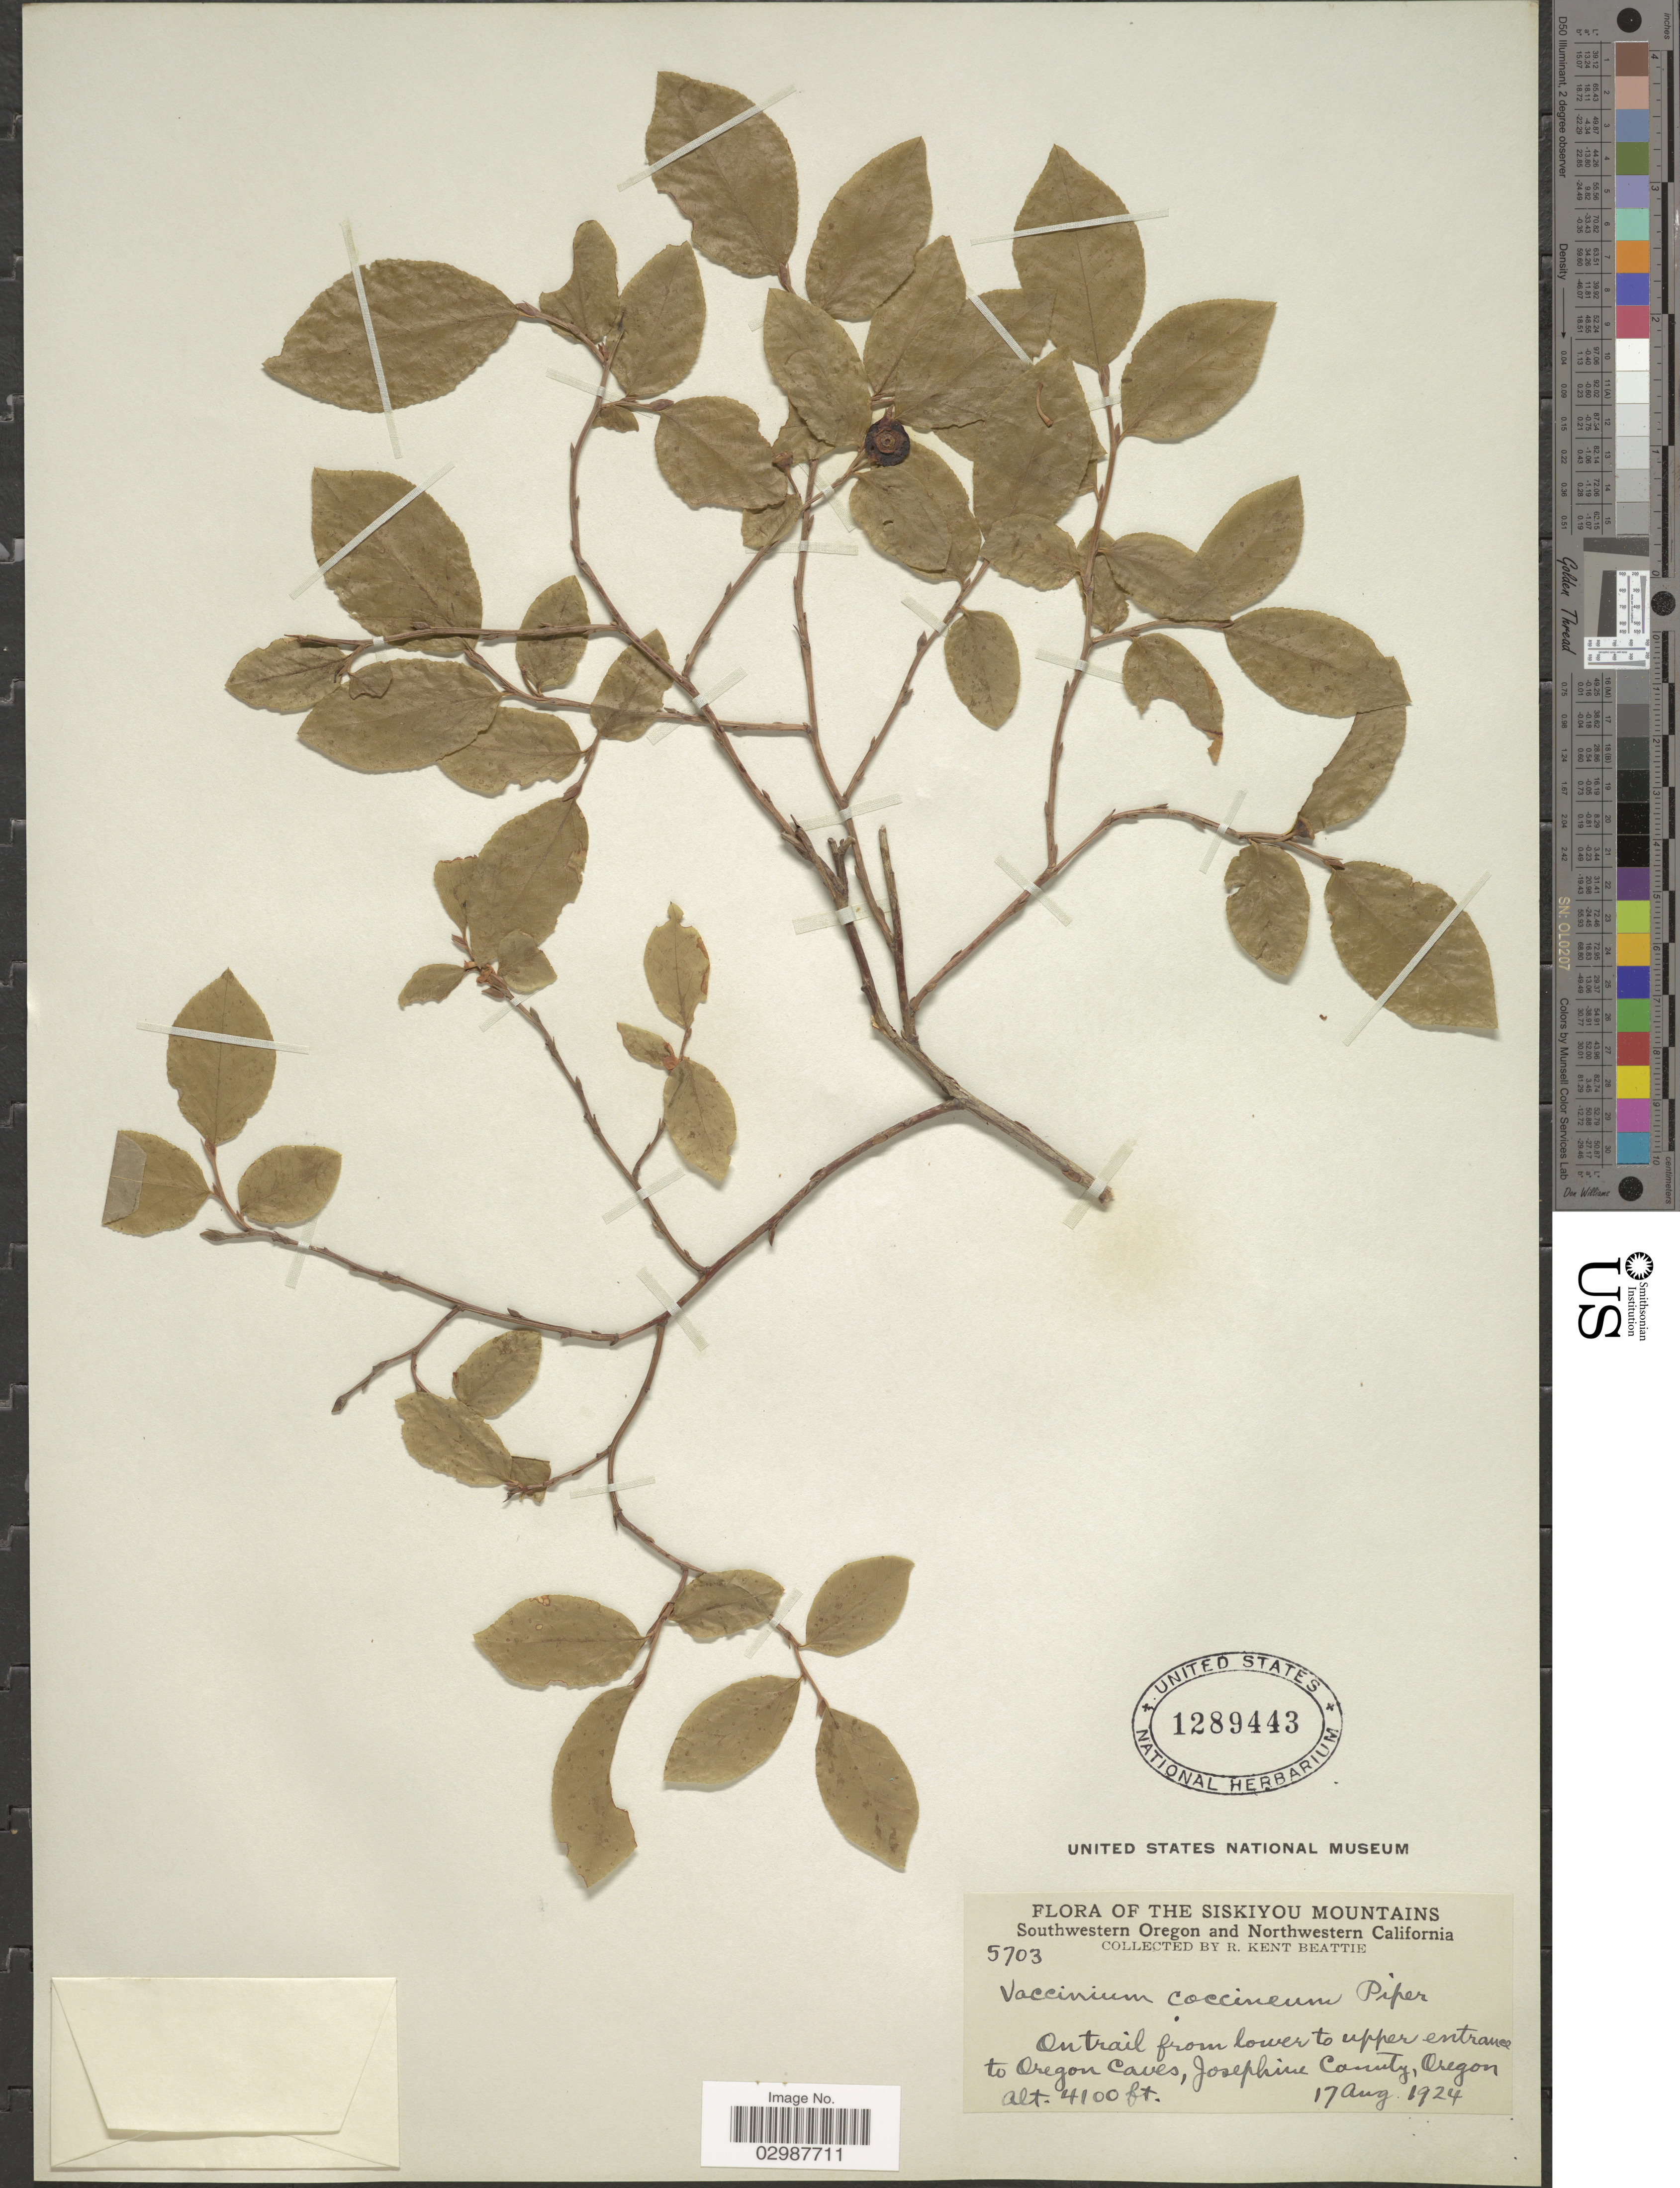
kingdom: Plantae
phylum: Tracheophyta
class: Magnoliopsida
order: Ericales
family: Ericaceae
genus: Vaccinium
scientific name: Vaccinium coccineum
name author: Piper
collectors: R. K. Beattie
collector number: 5703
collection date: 1924-08-17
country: United States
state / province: Oregon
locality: Siskiyou Mountains. Southwestern Oregon. On trail from lower to upper entrance to Oregon Caves, Josephine County.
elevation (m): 1250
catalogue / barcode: US 1289443